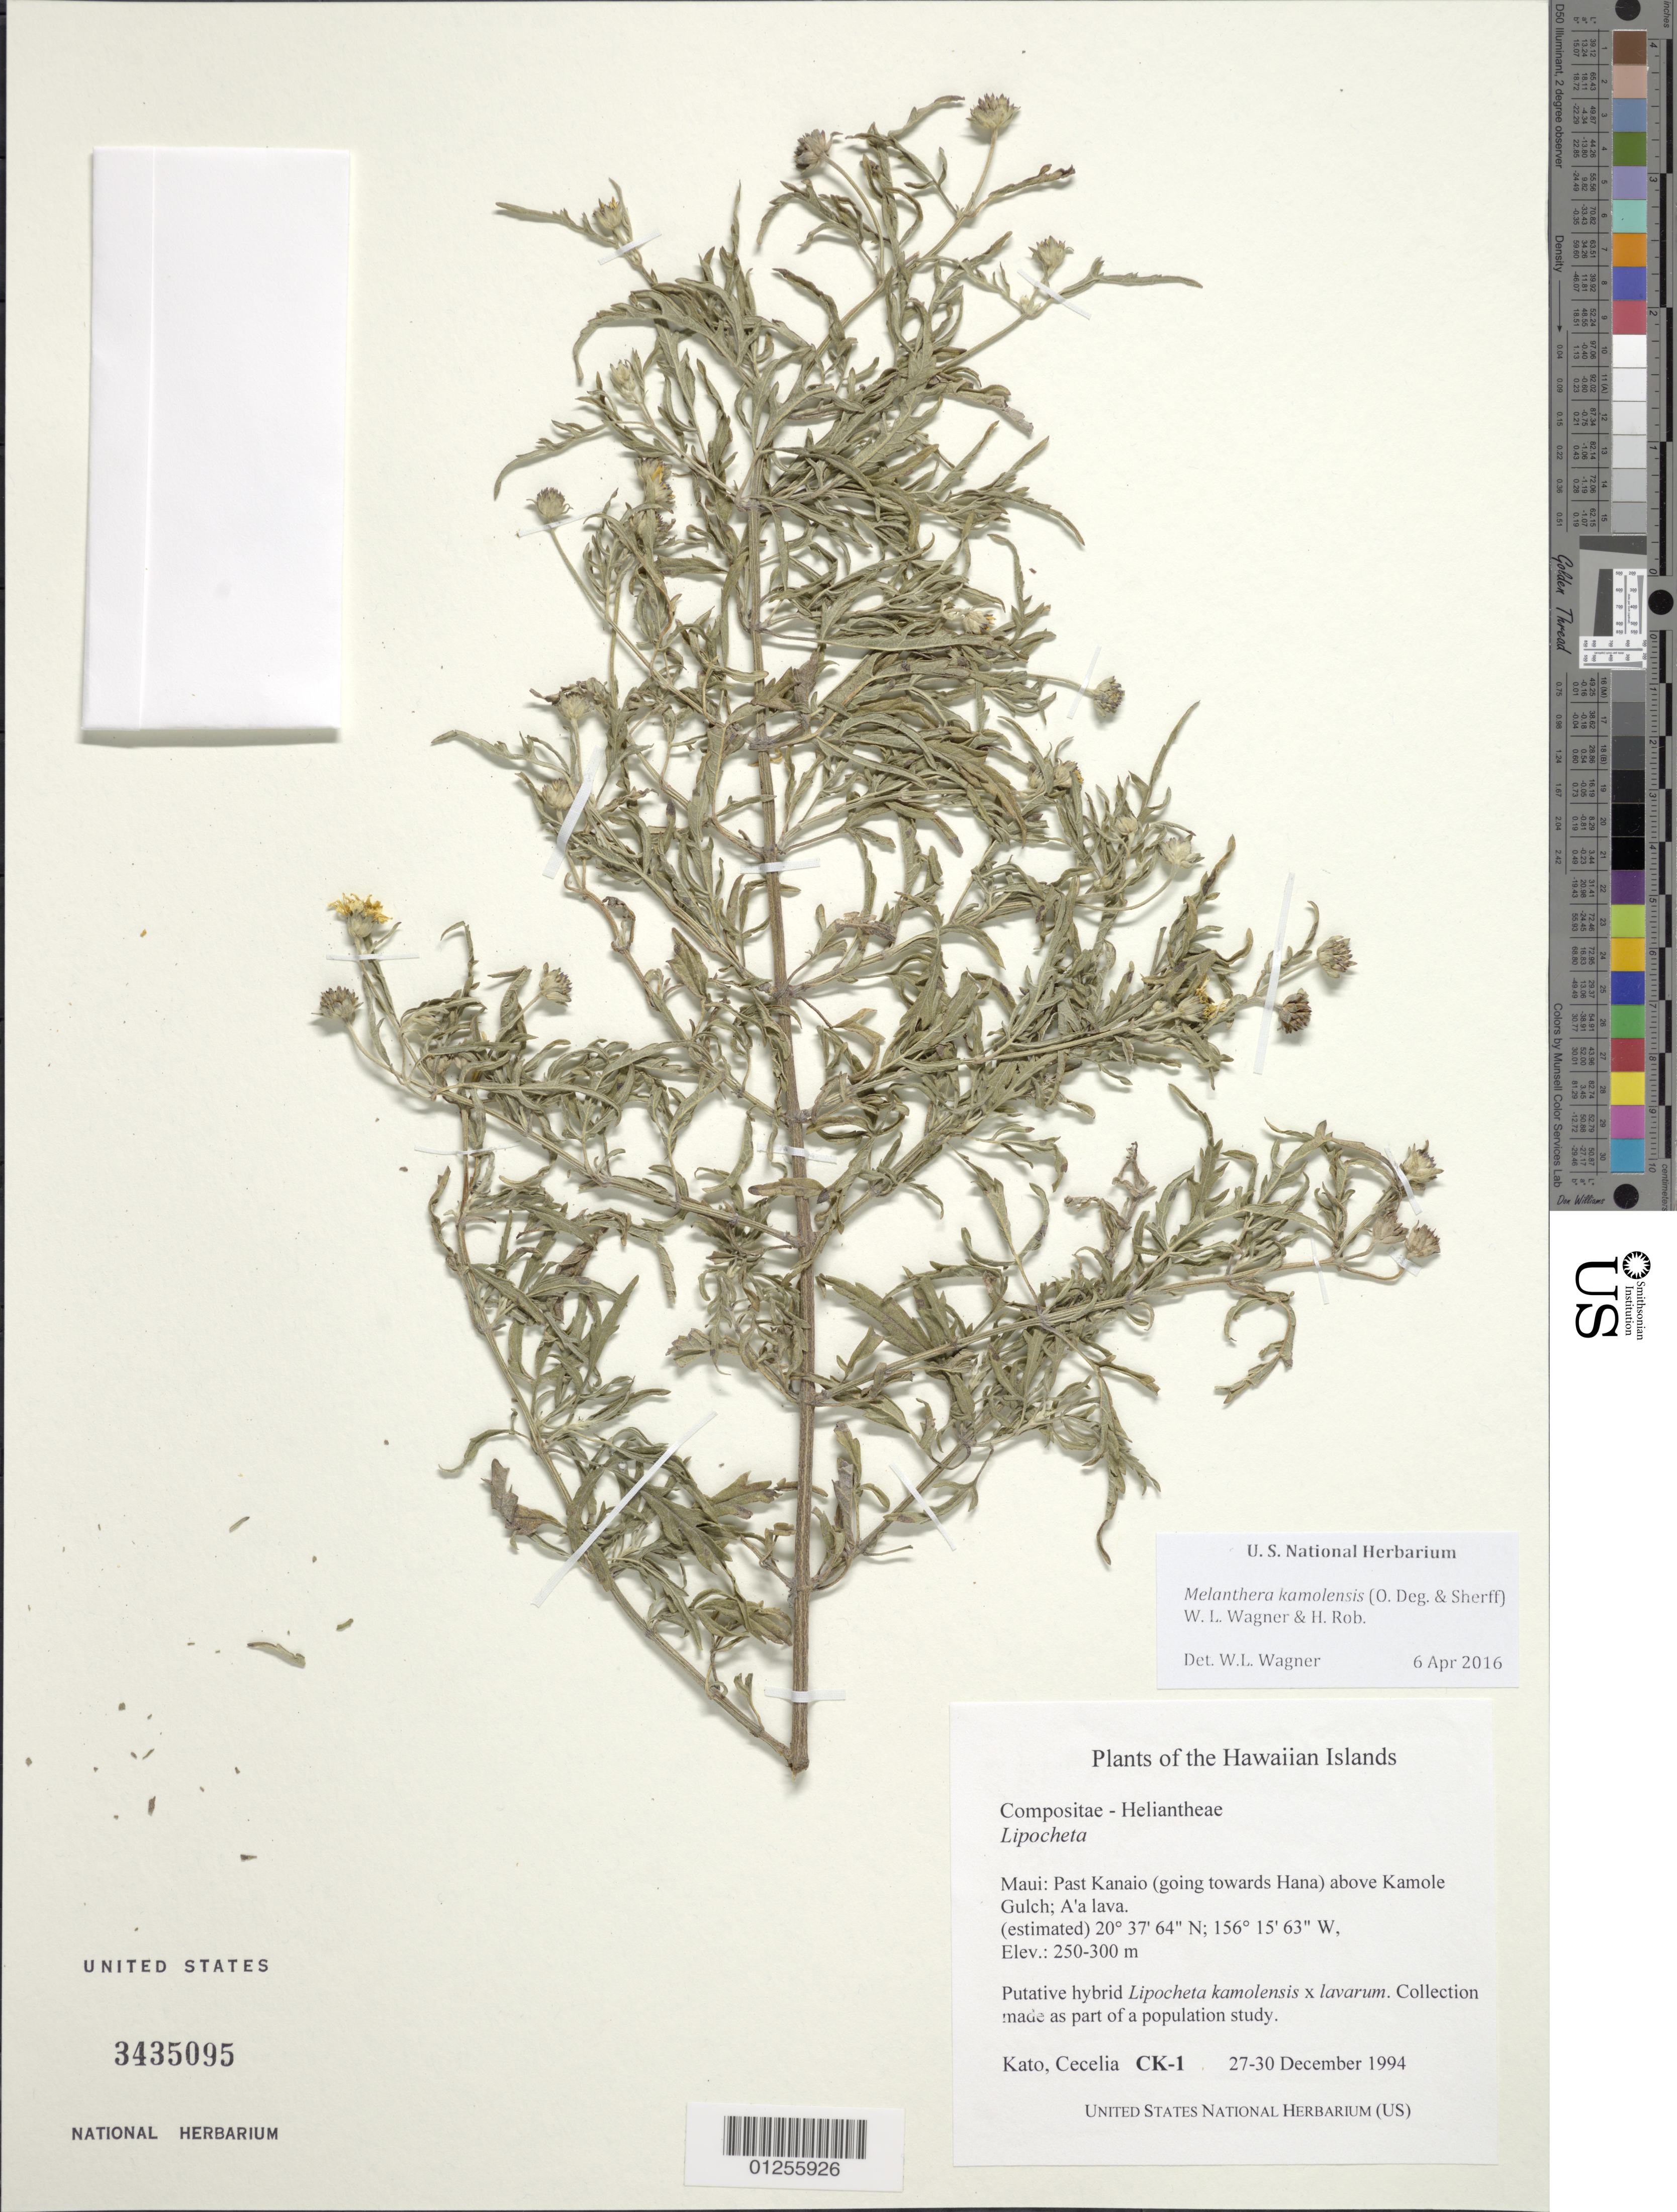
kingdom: Plantae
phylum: Tracheophyta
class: Magnoliopsida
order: Asterales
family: Asteraceae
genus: Wollastonia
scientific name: Wollastonia kamolensis x W. lavarum (Gaudich.) Orchard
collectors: C. Kato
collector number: CK-1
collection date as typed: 27 - 30 Dec 1994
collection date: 1994-12-27/1994-12-30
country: United States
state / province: Hawaii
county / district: Maui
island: Maui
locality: Past Kanaio (going towards Hana) above Kamole Gulch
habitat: A'a lava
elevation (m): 250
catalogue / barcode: US 3435095